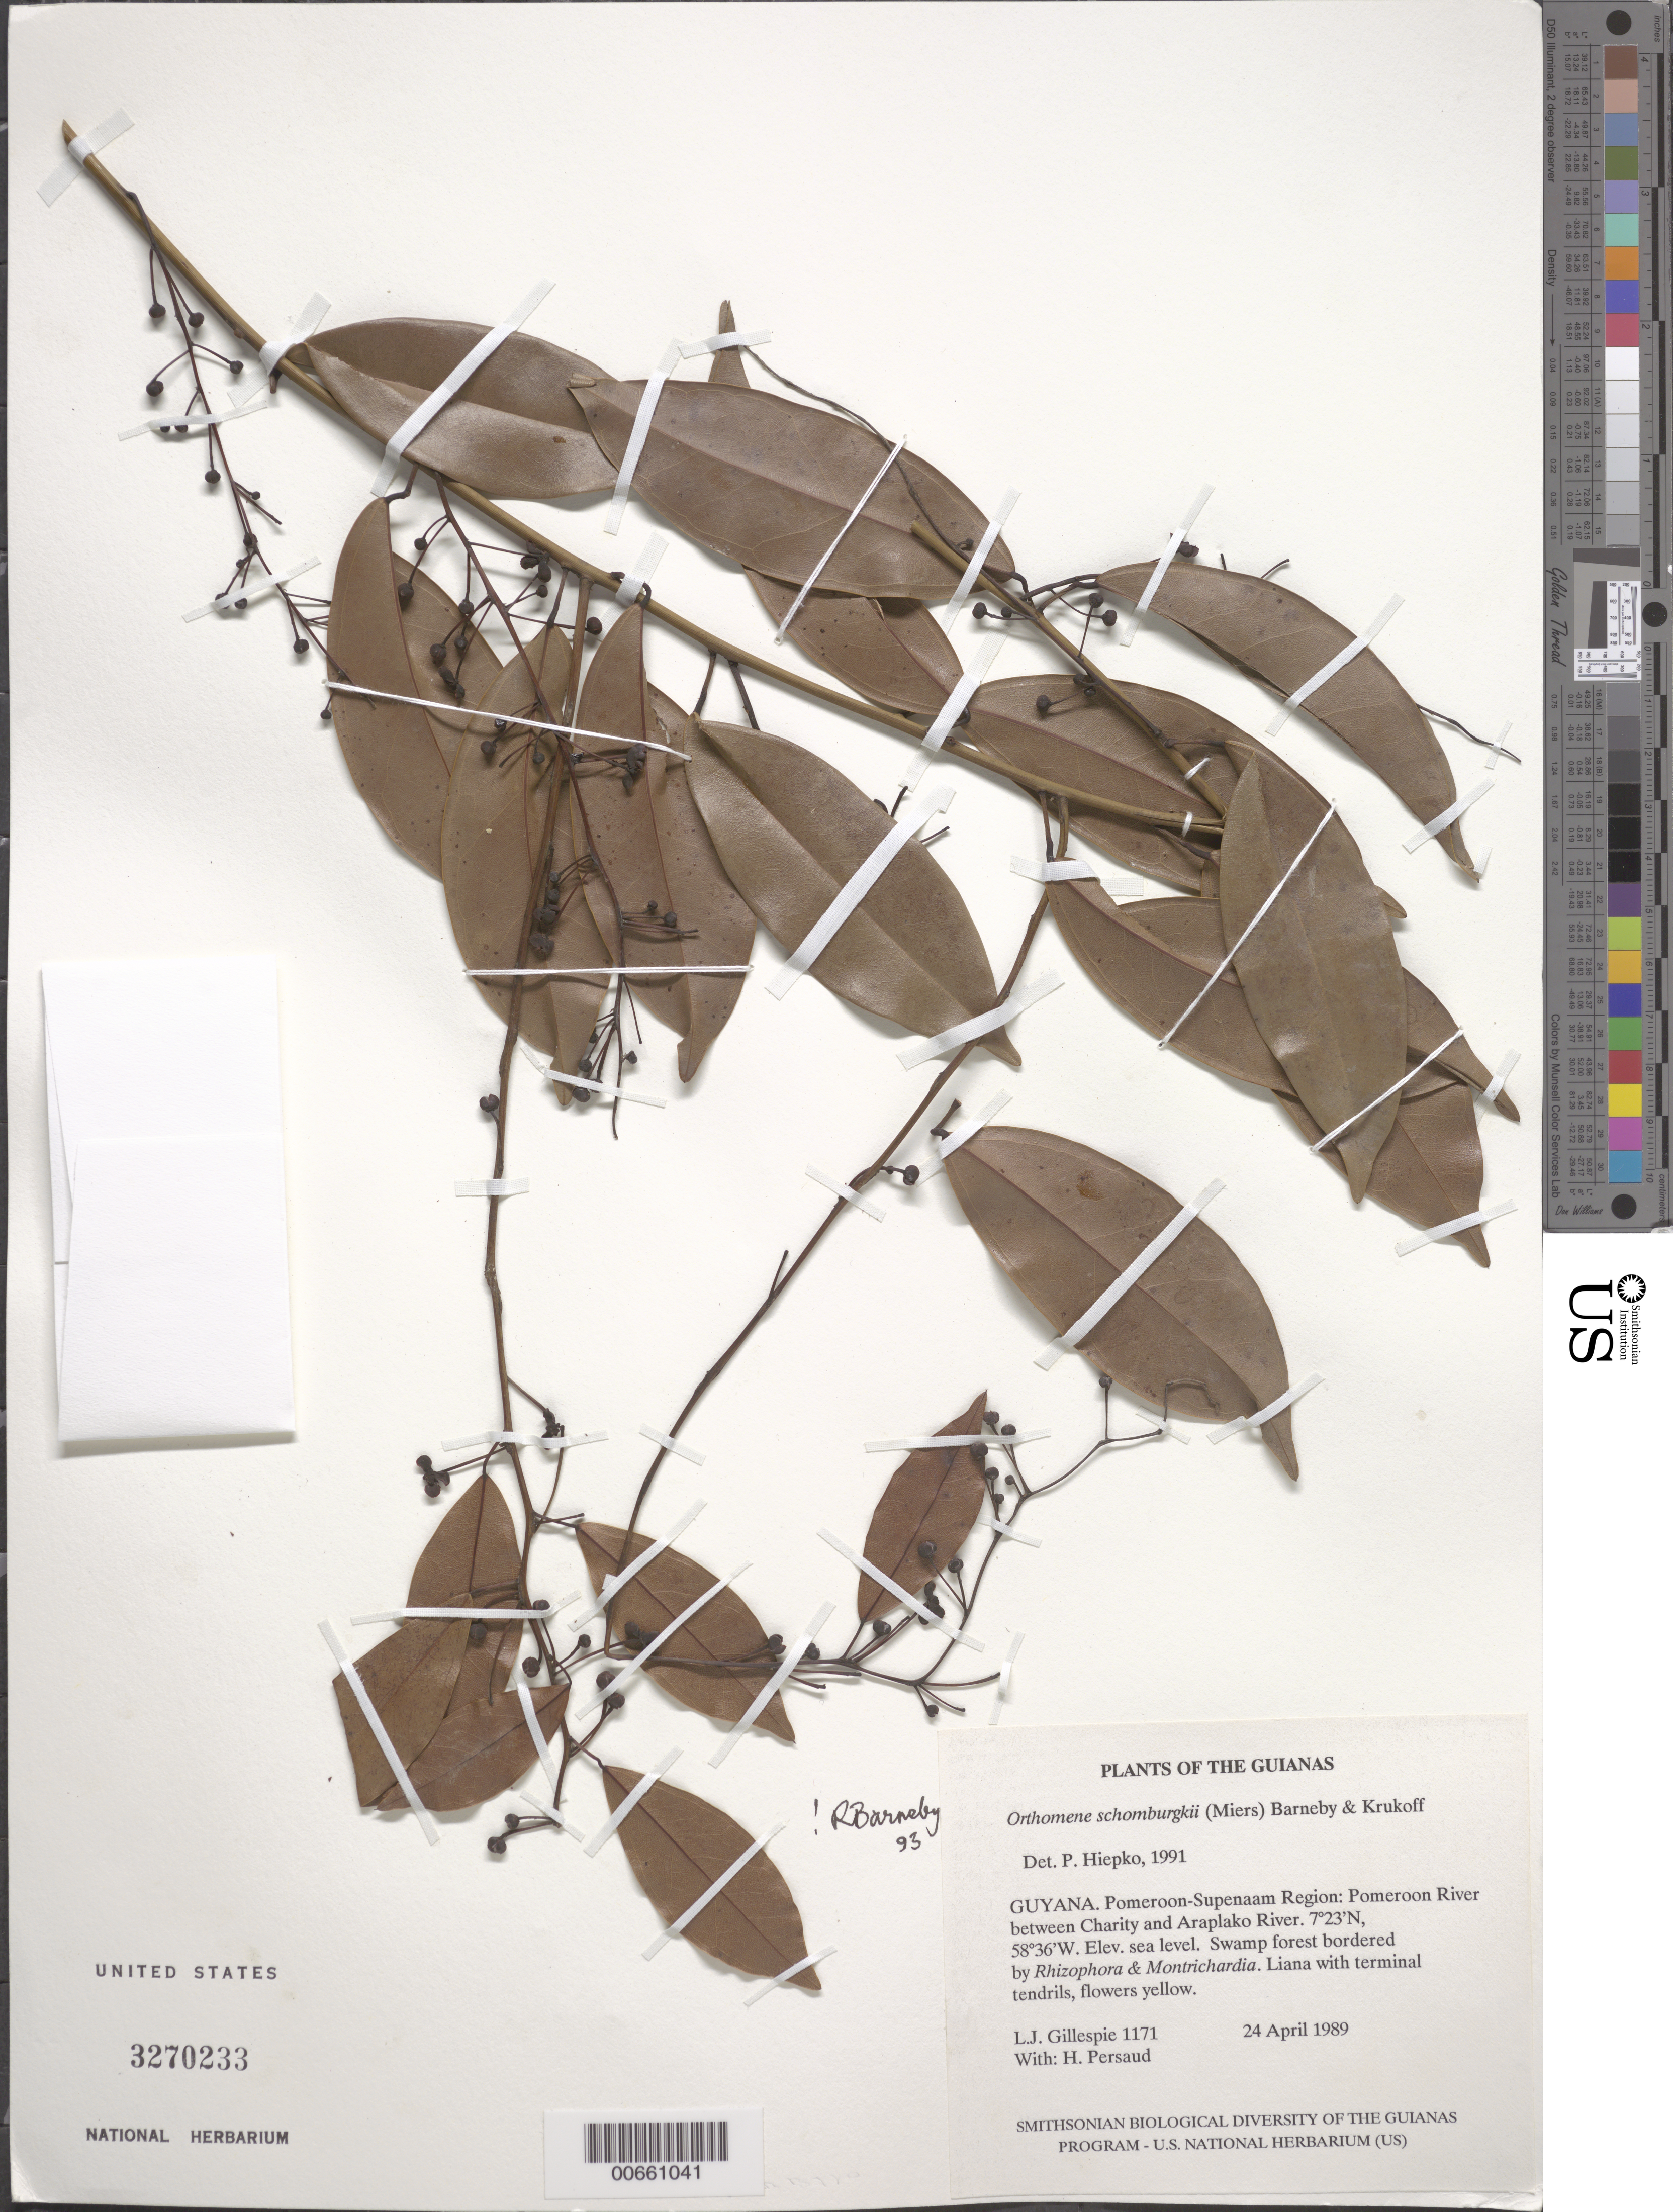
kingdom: Plantae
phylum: Tracheophyta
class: Magnoliopsida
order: Ranunculales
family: Menispermaceae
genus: Anomospermum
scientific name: Anomospermum schomburgkii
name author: Miers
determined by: Strong, Mark T., (BOT), Smithsonian Institution - National Museum of Natural History (UNITED STATES)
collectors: L. J. Gillespie & H. Persaud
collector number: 1171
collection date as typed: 24 April 1989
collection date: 1989-04-24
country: Guyana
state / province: Pomeroon-Supenaam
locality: Pomeroon River between Charity and Araplako River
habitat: Swamp forest bordered by Rhizophora & Montrichardia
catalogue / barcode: US 3270233